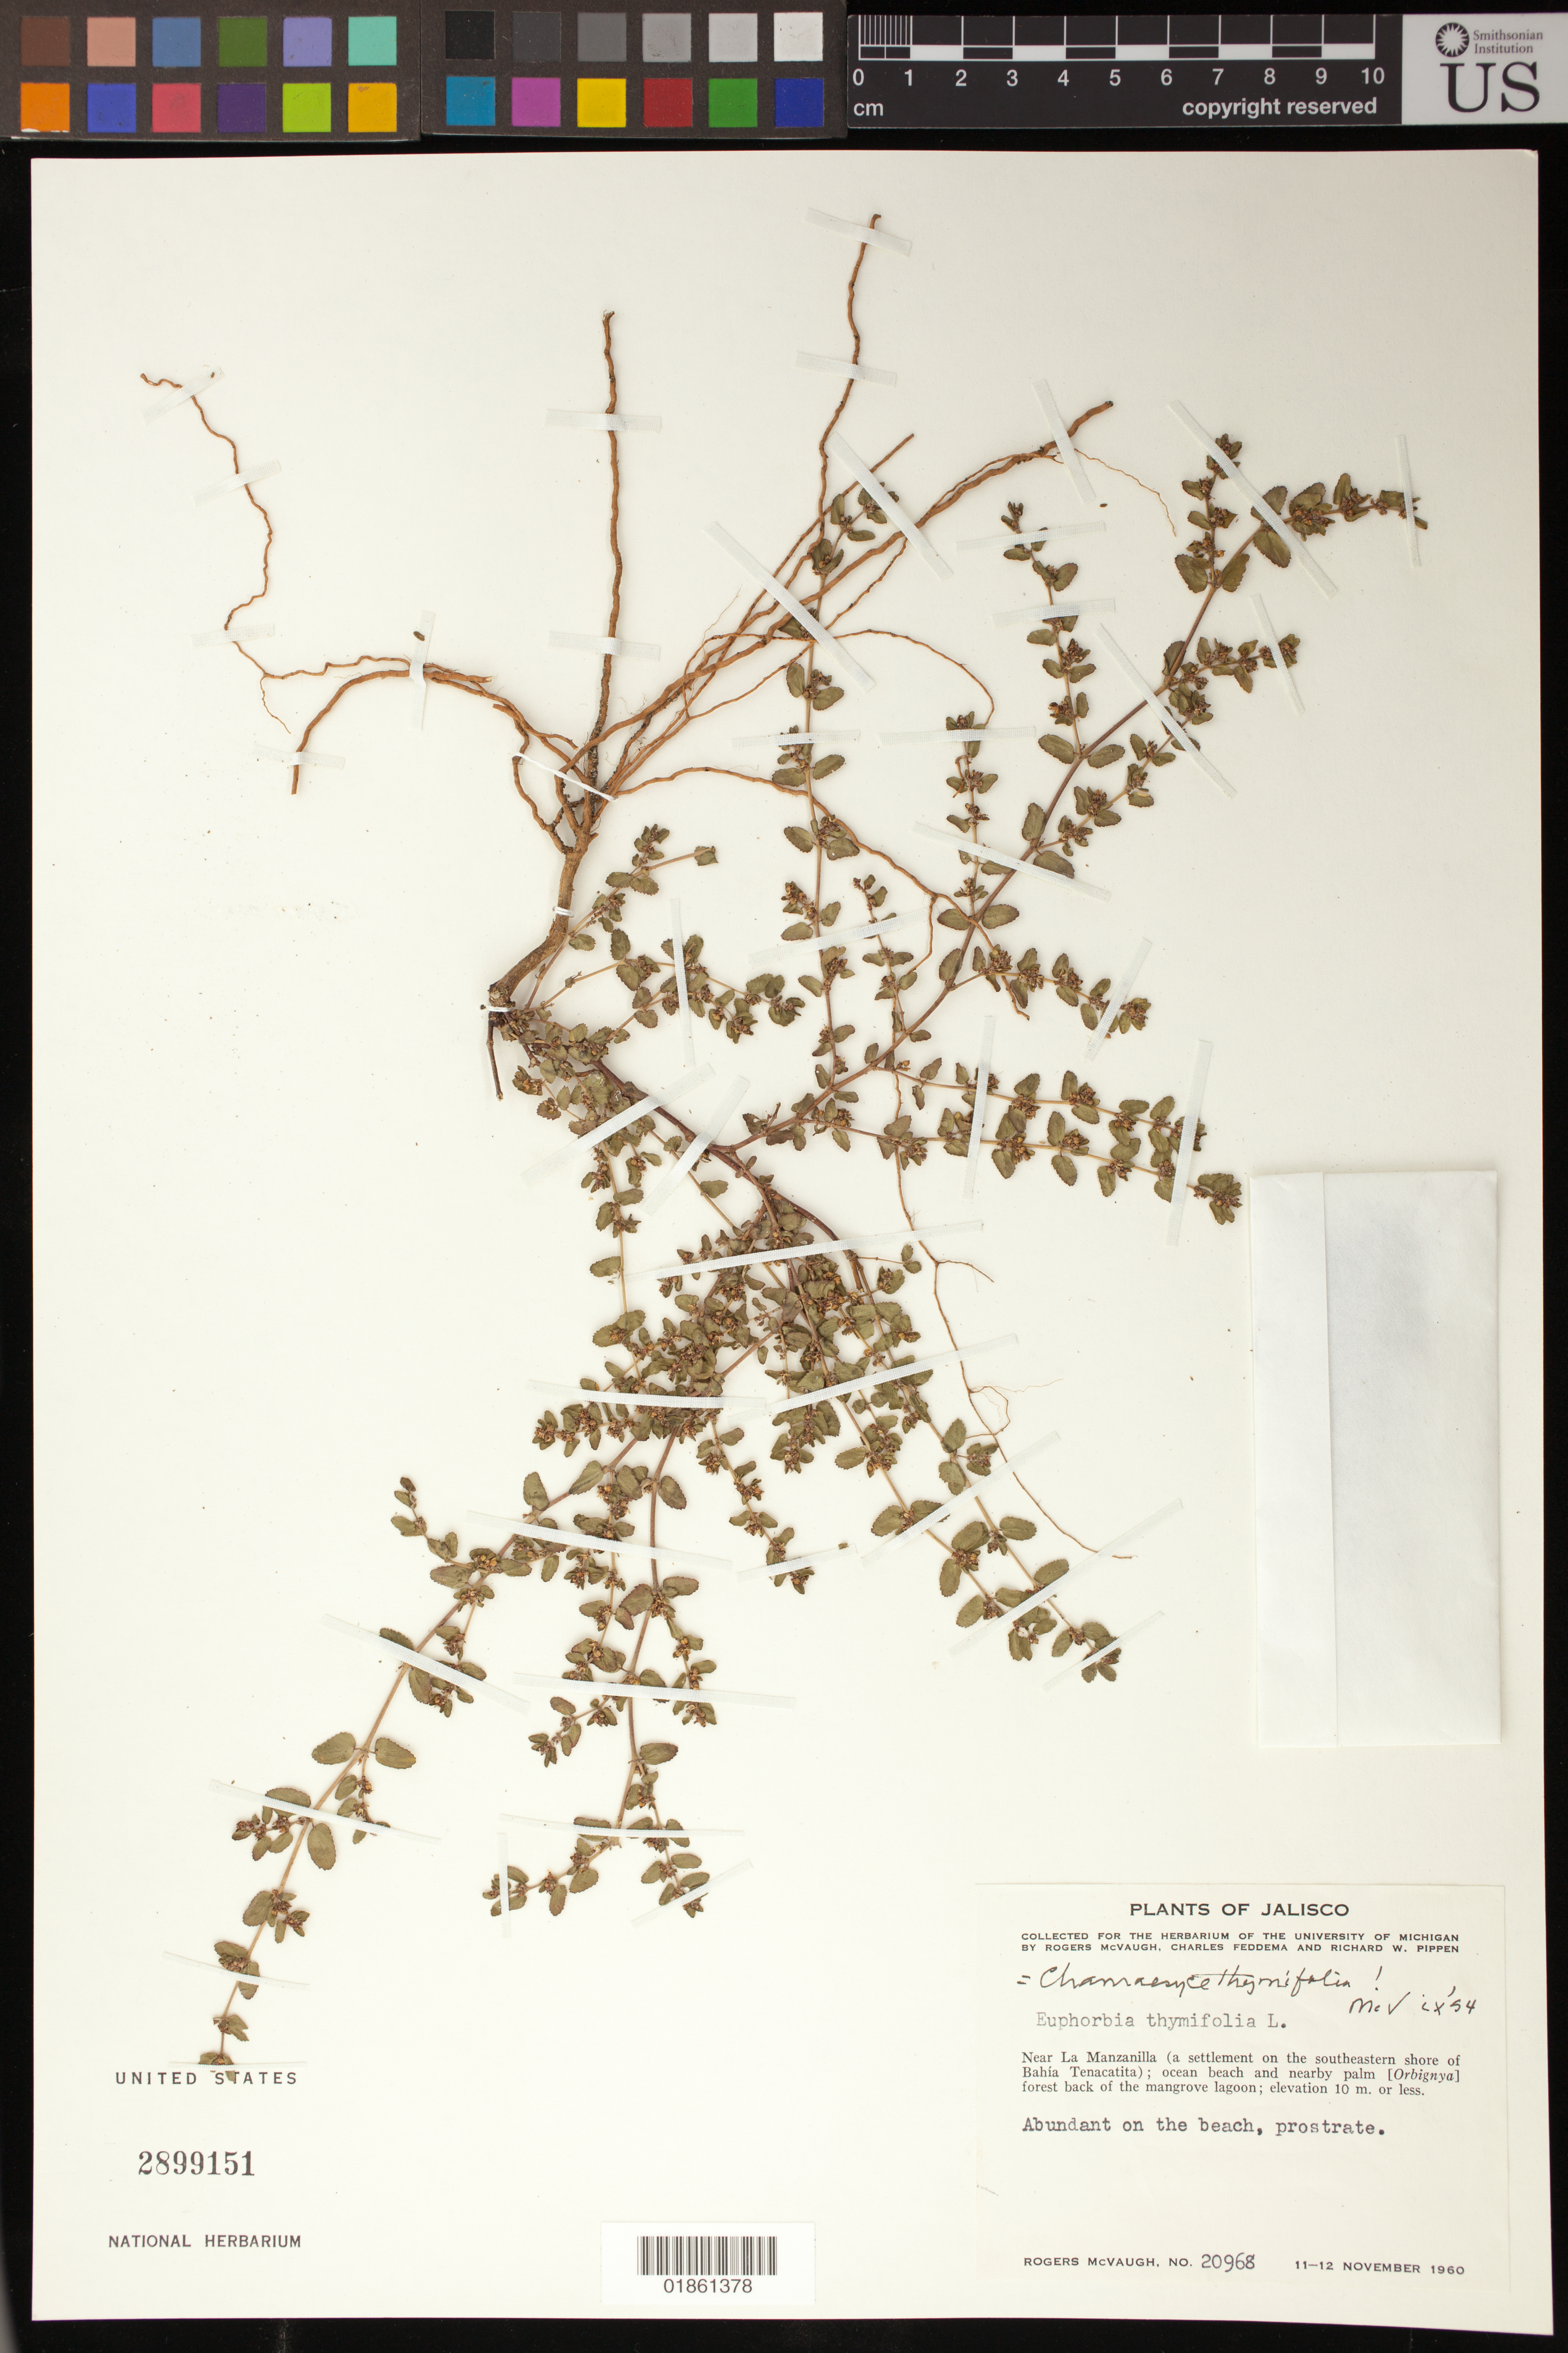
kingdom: Plantae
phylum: Tracheophyta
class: Magnoliopsida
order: Malpighiales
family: Euphorbiaceae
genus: Euphorbia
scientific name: Euphorbia thymifolia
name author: L.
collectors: R. McVaugh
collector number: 20968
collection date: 1960-11-11/1960-11-12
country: Mexico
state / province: Jalisco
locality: Near La Manzanilla (a settlement on the southestern shore of Bahia Tenacatita); ocean beach and nearby palm [Orbignya] forest back of the mangrove lagoon.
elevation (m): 0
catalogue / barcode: US 2899151